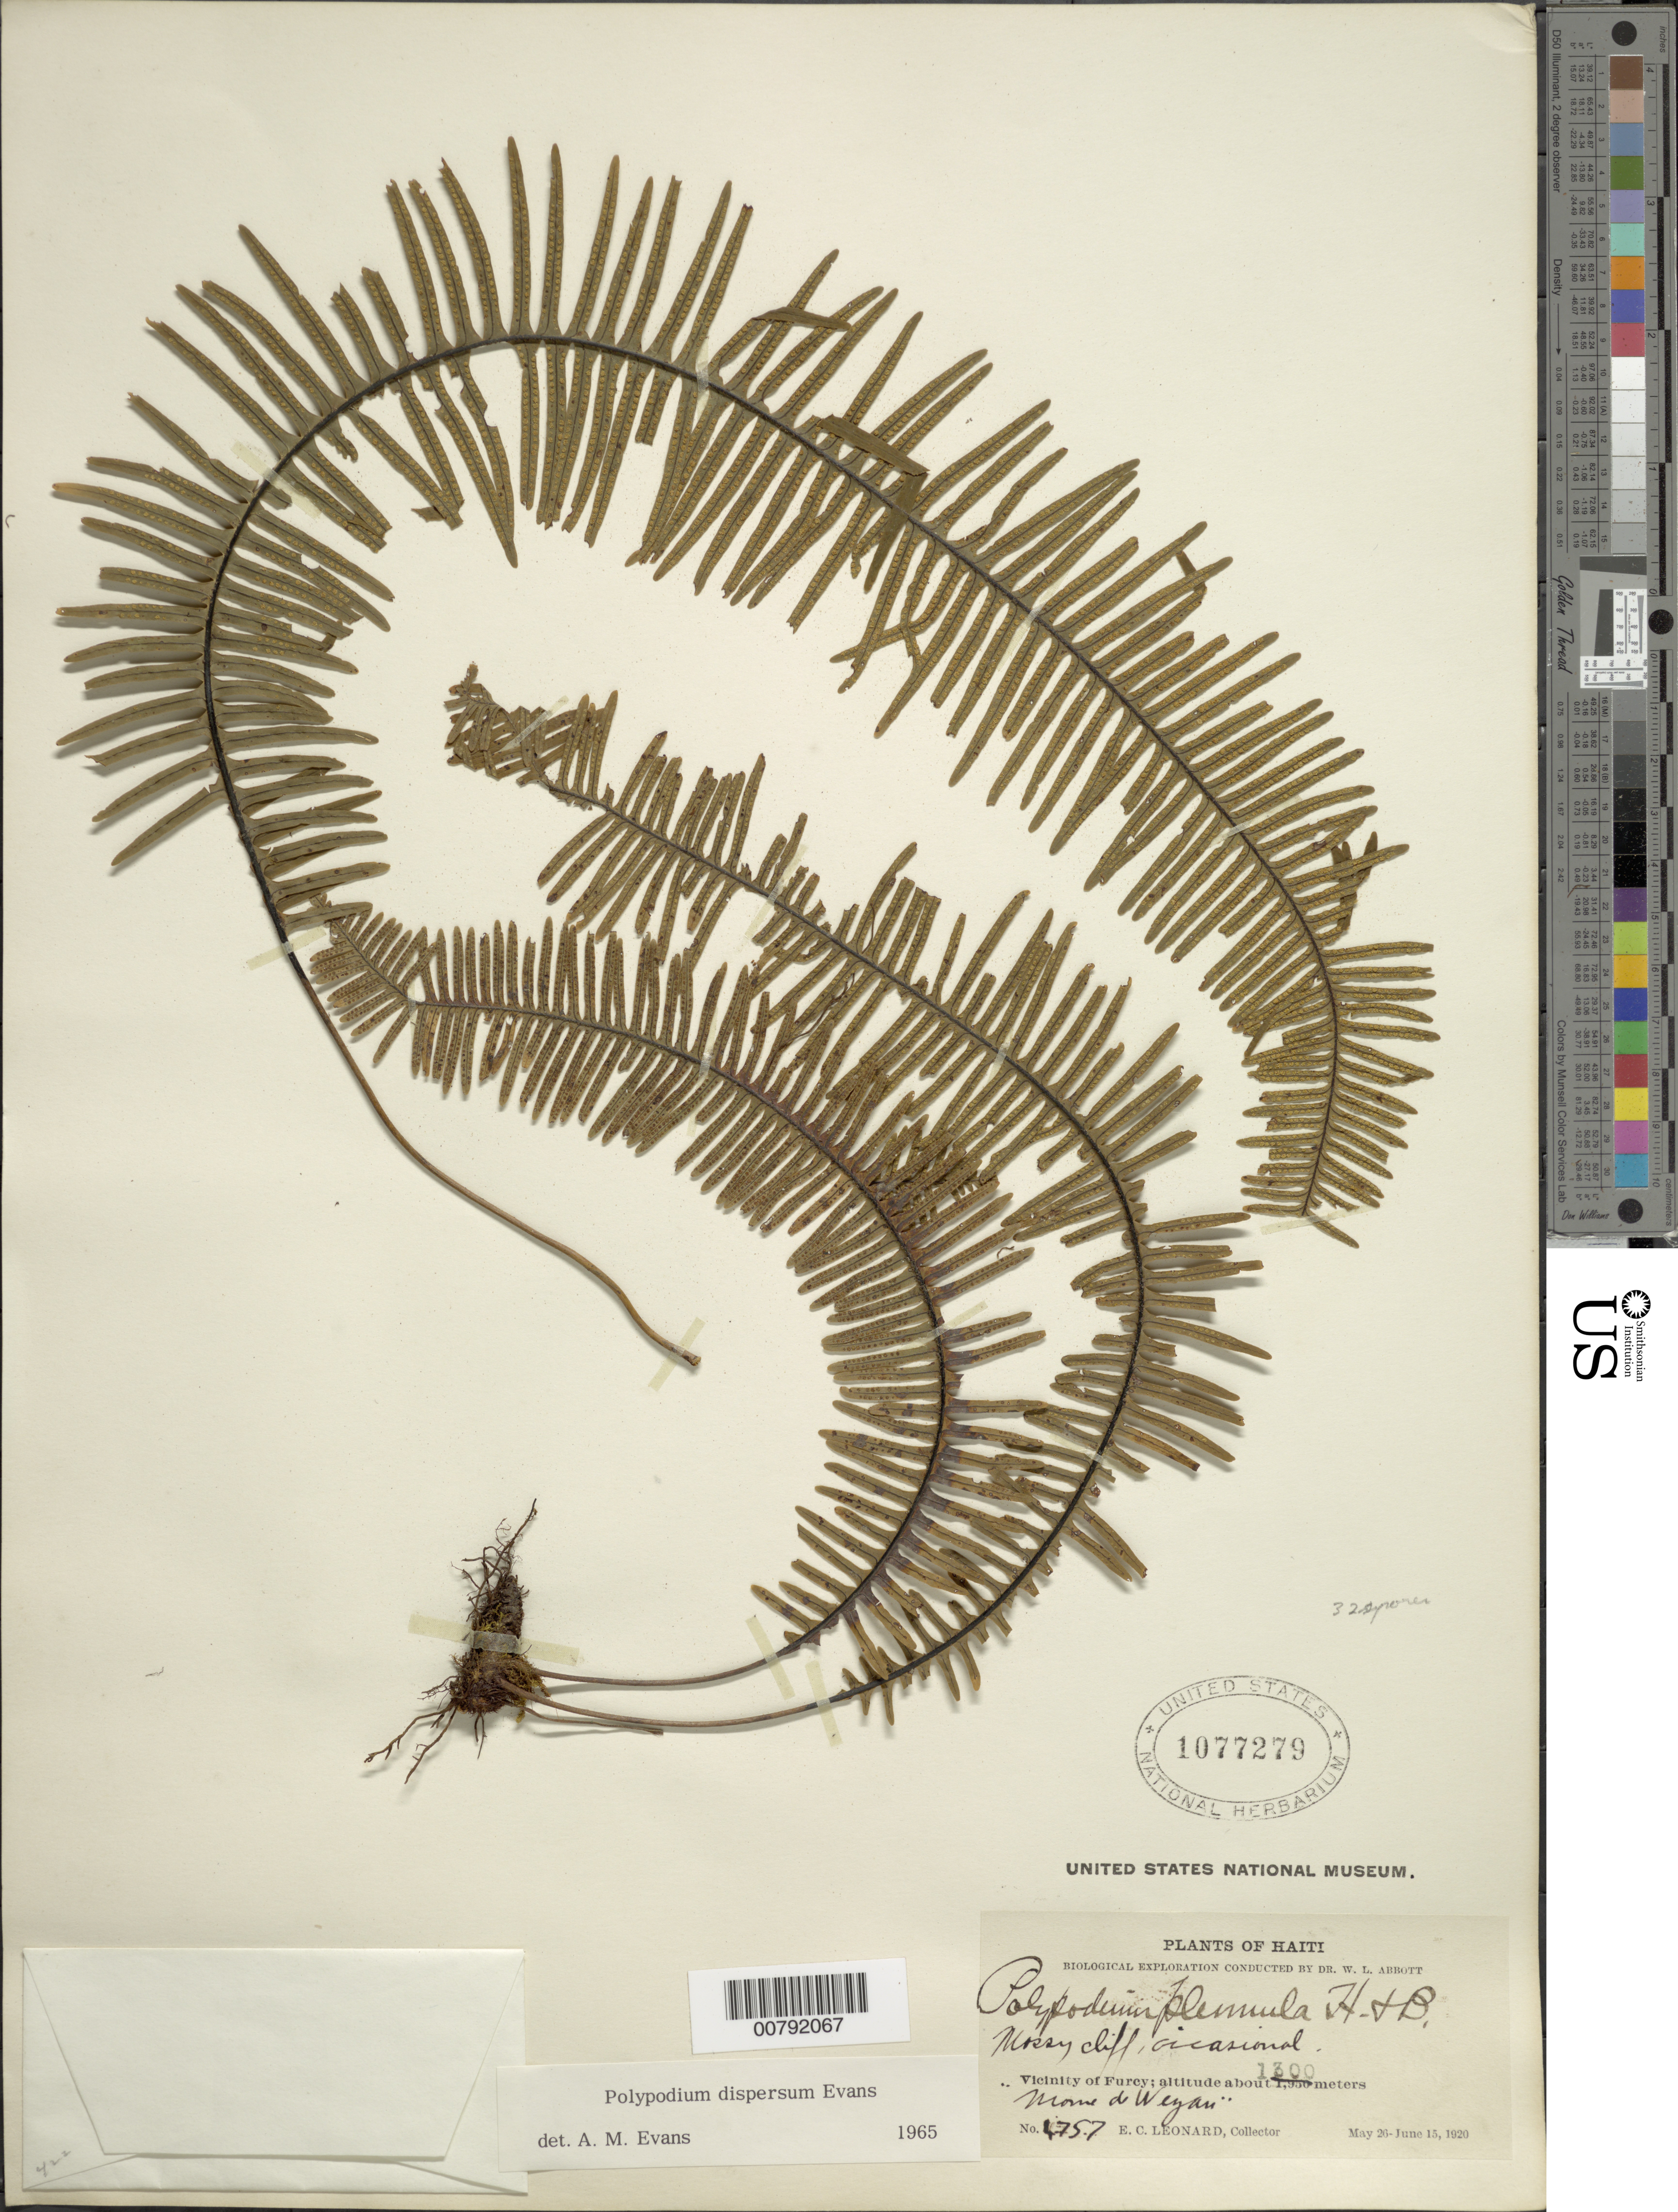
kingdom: Plantae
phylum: Tracheophyta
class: Polypodiopsida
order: Polypodiales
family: Polypodiaceae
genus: Pecluma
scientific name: Pecluma dispersa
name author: (A.M. Evans) M.G. Price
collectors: E. C. Leonard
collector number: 4757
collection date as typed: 26 May 1920 15 Jun 1920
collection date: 1920-05-26/1920-06-15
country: Haiti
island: Hispaniola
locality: Furcy, Morne de Weyan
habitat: Mossy cliff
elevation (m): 1300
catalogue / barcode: US 1077279